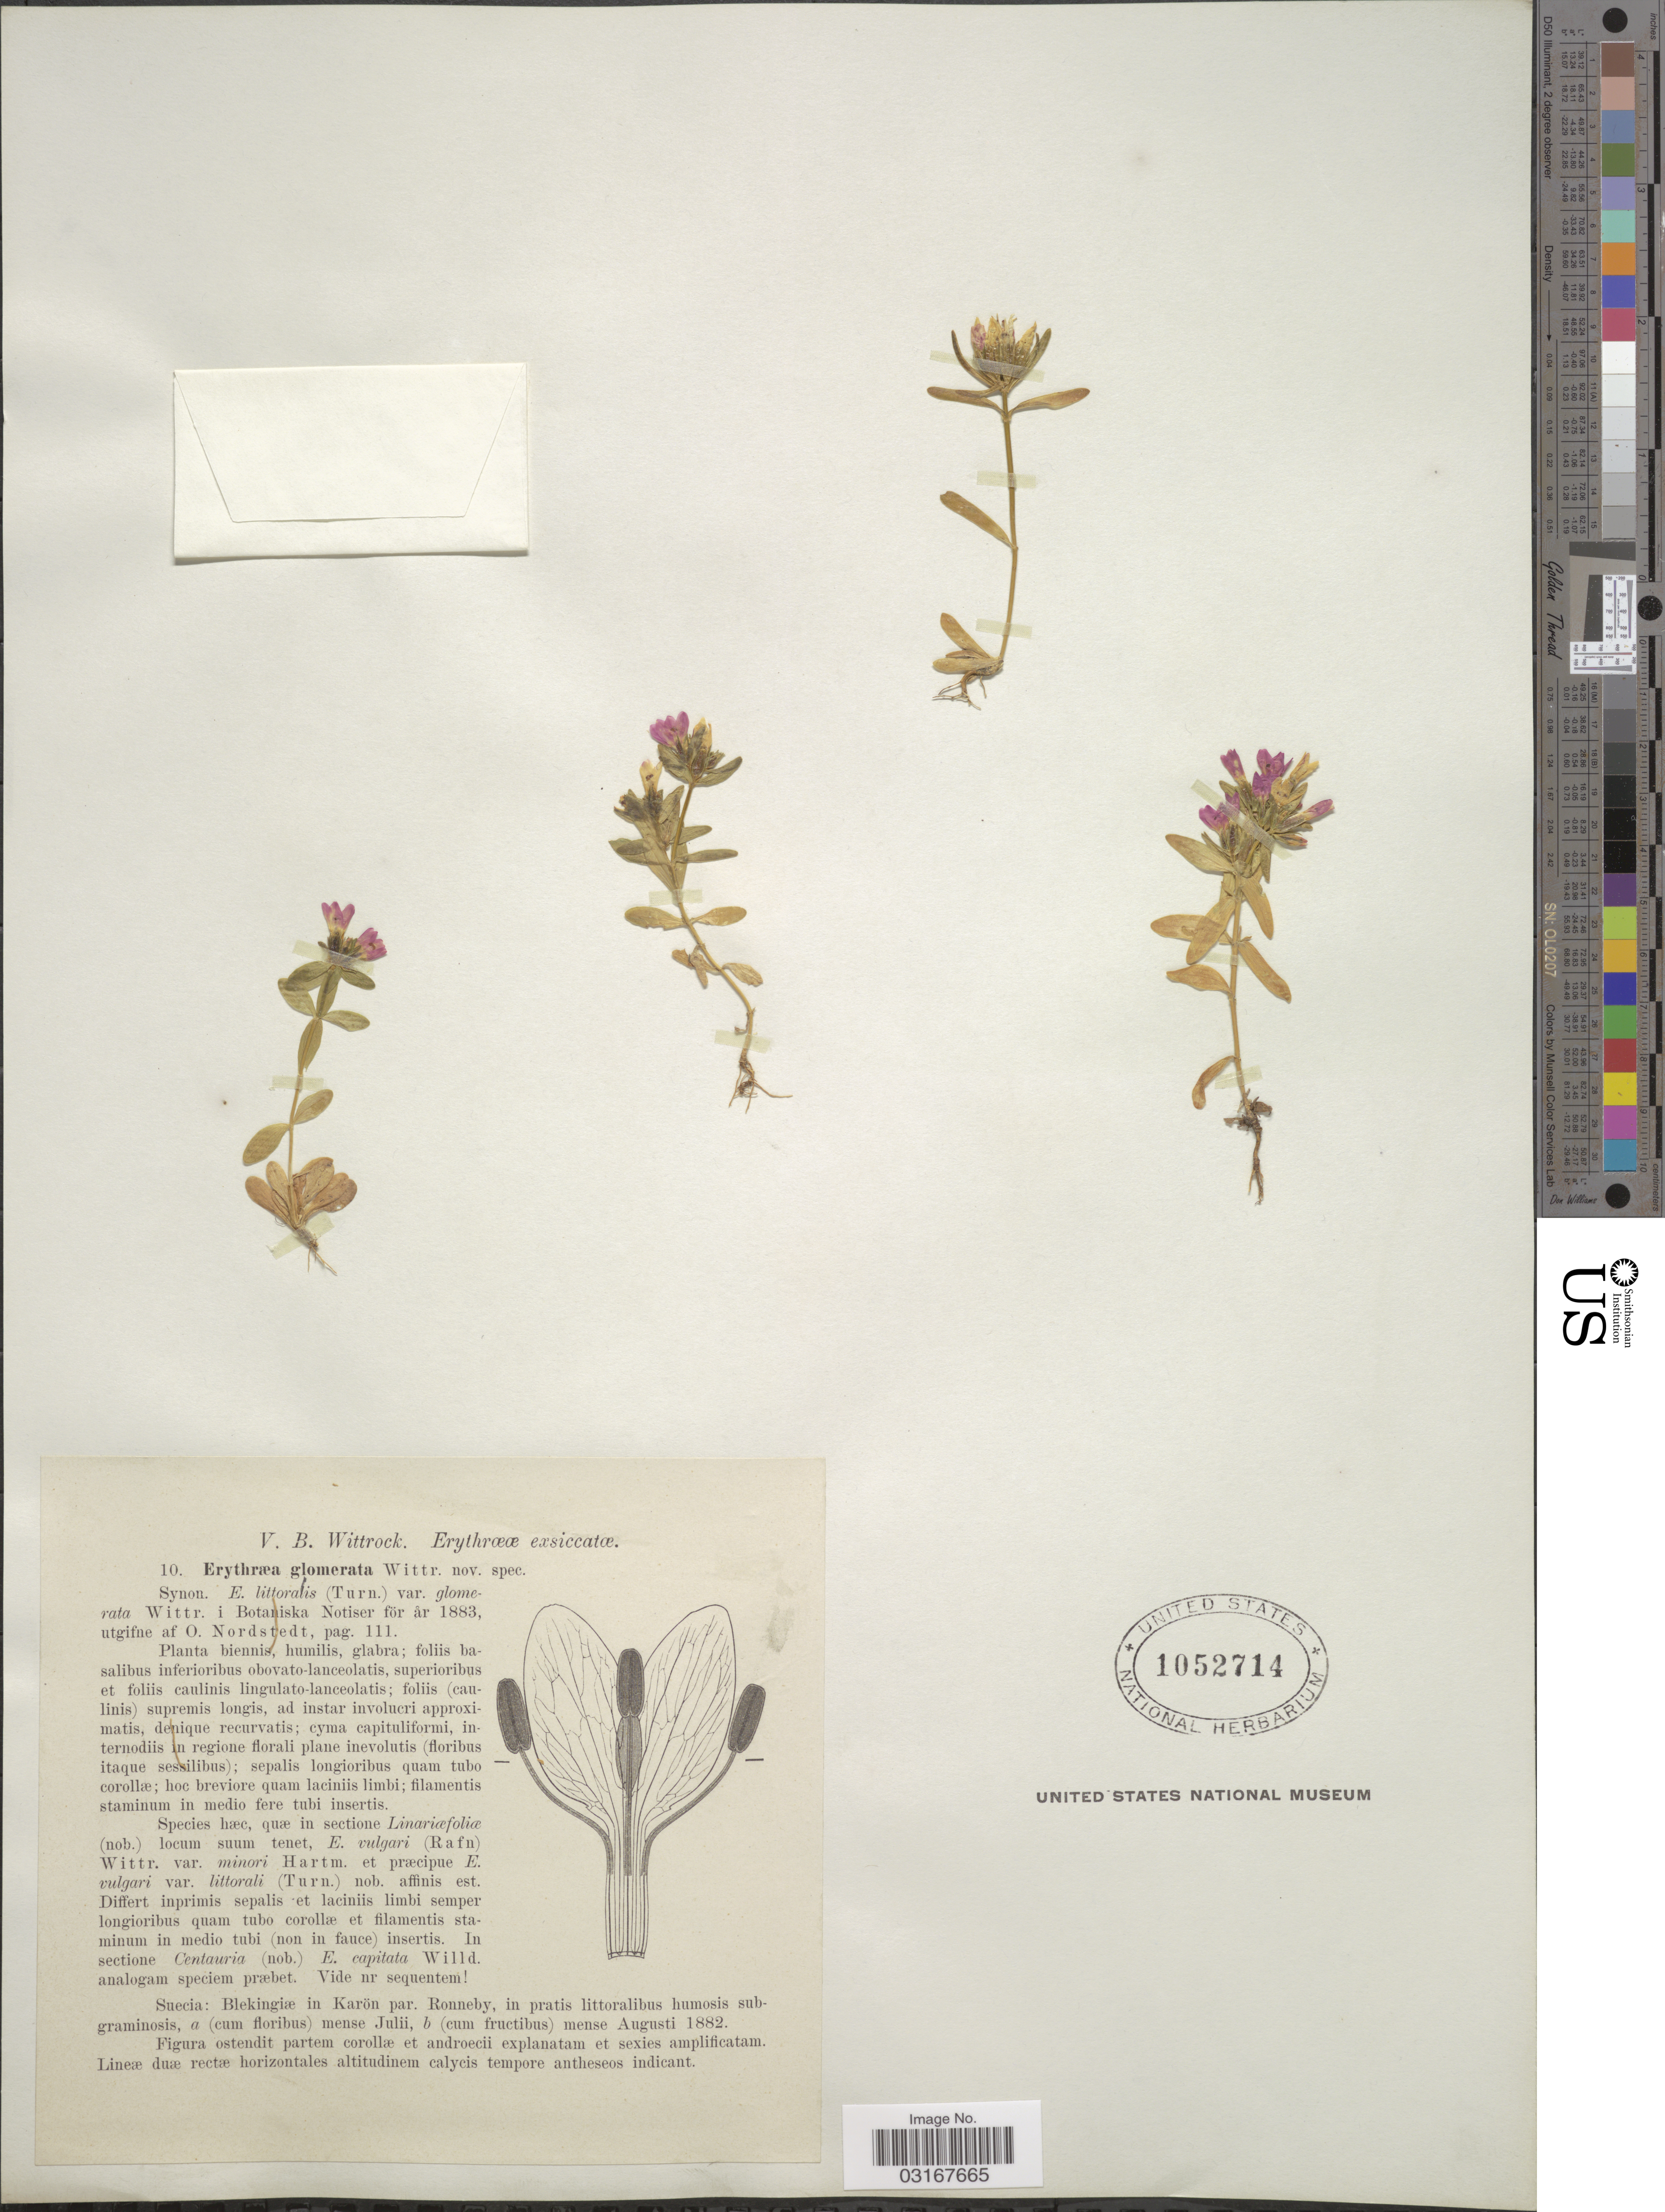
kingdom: Plantae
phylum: Tracheophyta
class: Magnoliopsida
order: Gentianales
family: Gentianaceae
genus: Centaurium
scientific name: Centaurium glomeratum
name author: (Wittr.) Druce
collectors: V. Wittrock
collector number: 10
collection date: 1882-07/1882-08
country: Sweden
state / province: Blekinge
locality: Suecia: Blekingiæ in Karön par. Ronneby.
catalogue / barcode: US 1052714